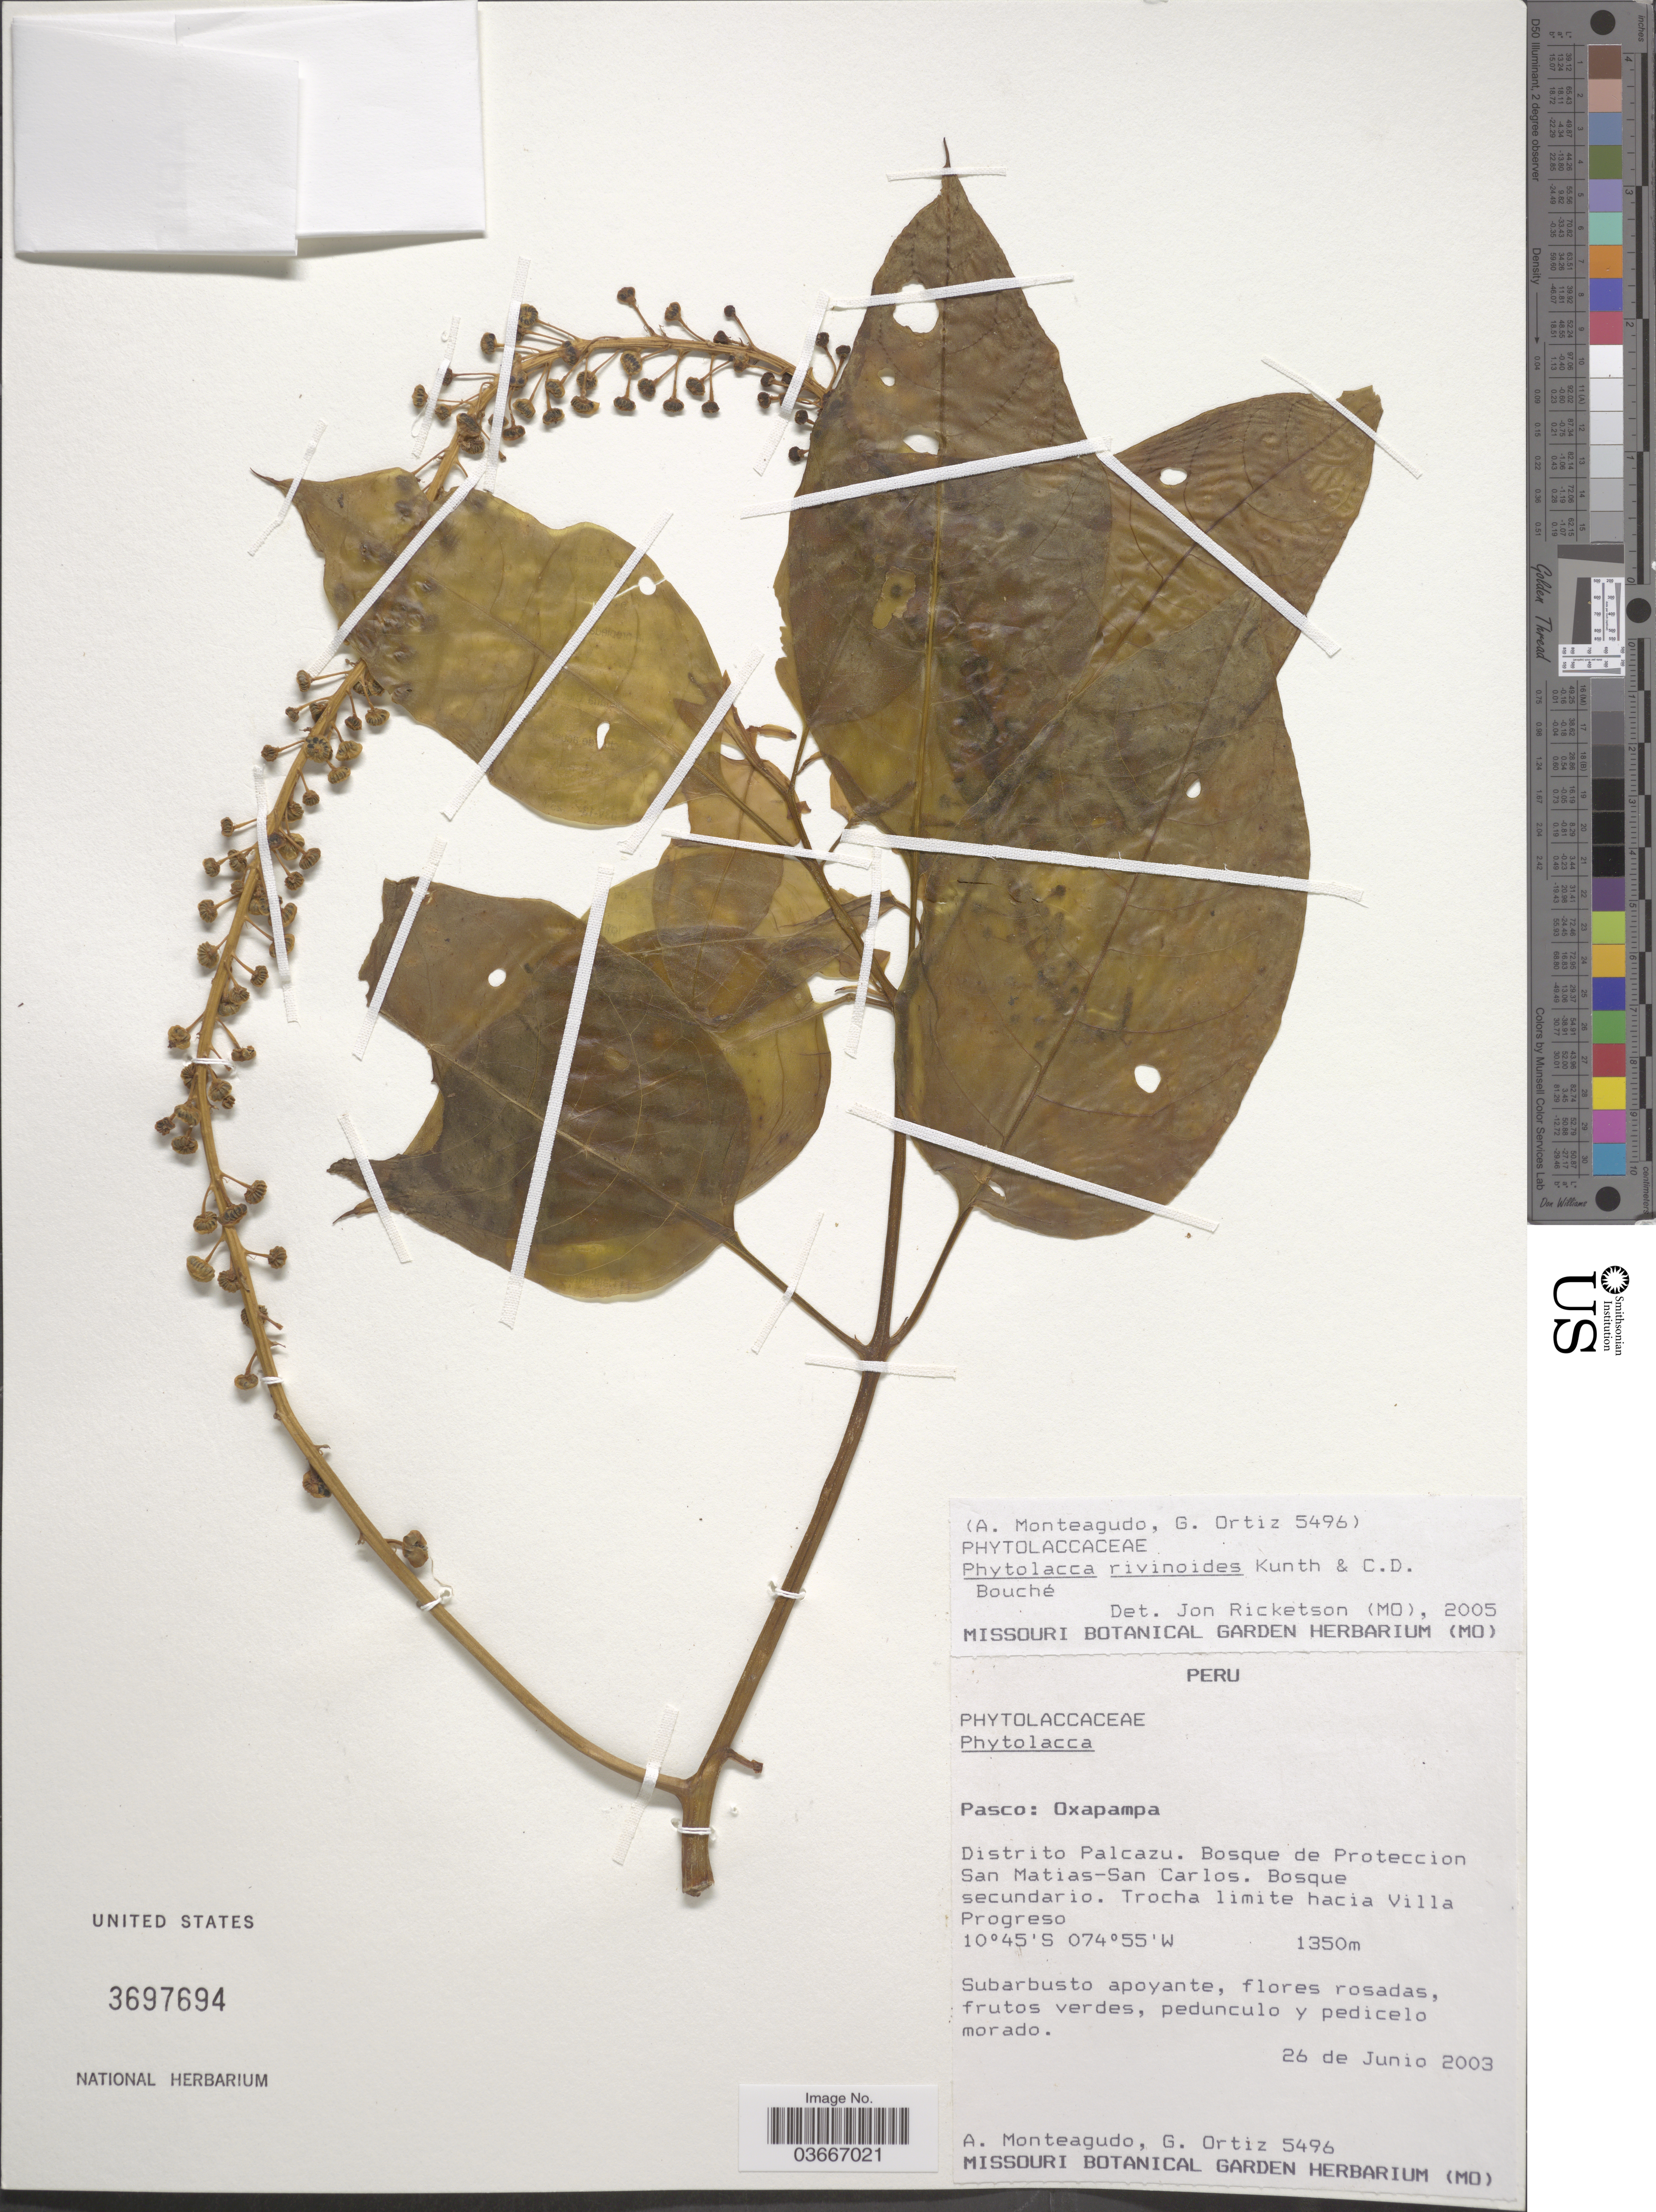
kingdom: Plantae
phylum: Tracheophyta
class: Magnoliopsida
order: Caryophyllales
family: Phytolaccaceae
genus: Phytolacca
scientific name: Phytolacca rivinoides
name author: Kunth & C.D. Bouché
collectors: A. Monteagudo & G. Ortiz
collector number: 5496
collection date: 2003-06-26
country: Peru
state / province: Pasco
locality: Oxapampa. Distrito Palcazu. Bosque de Proteccion San Matias-San Carlos. Bosque secundario. Trocha limite hacia Villa Progreso.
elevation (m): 1350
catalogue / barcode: US 3697694